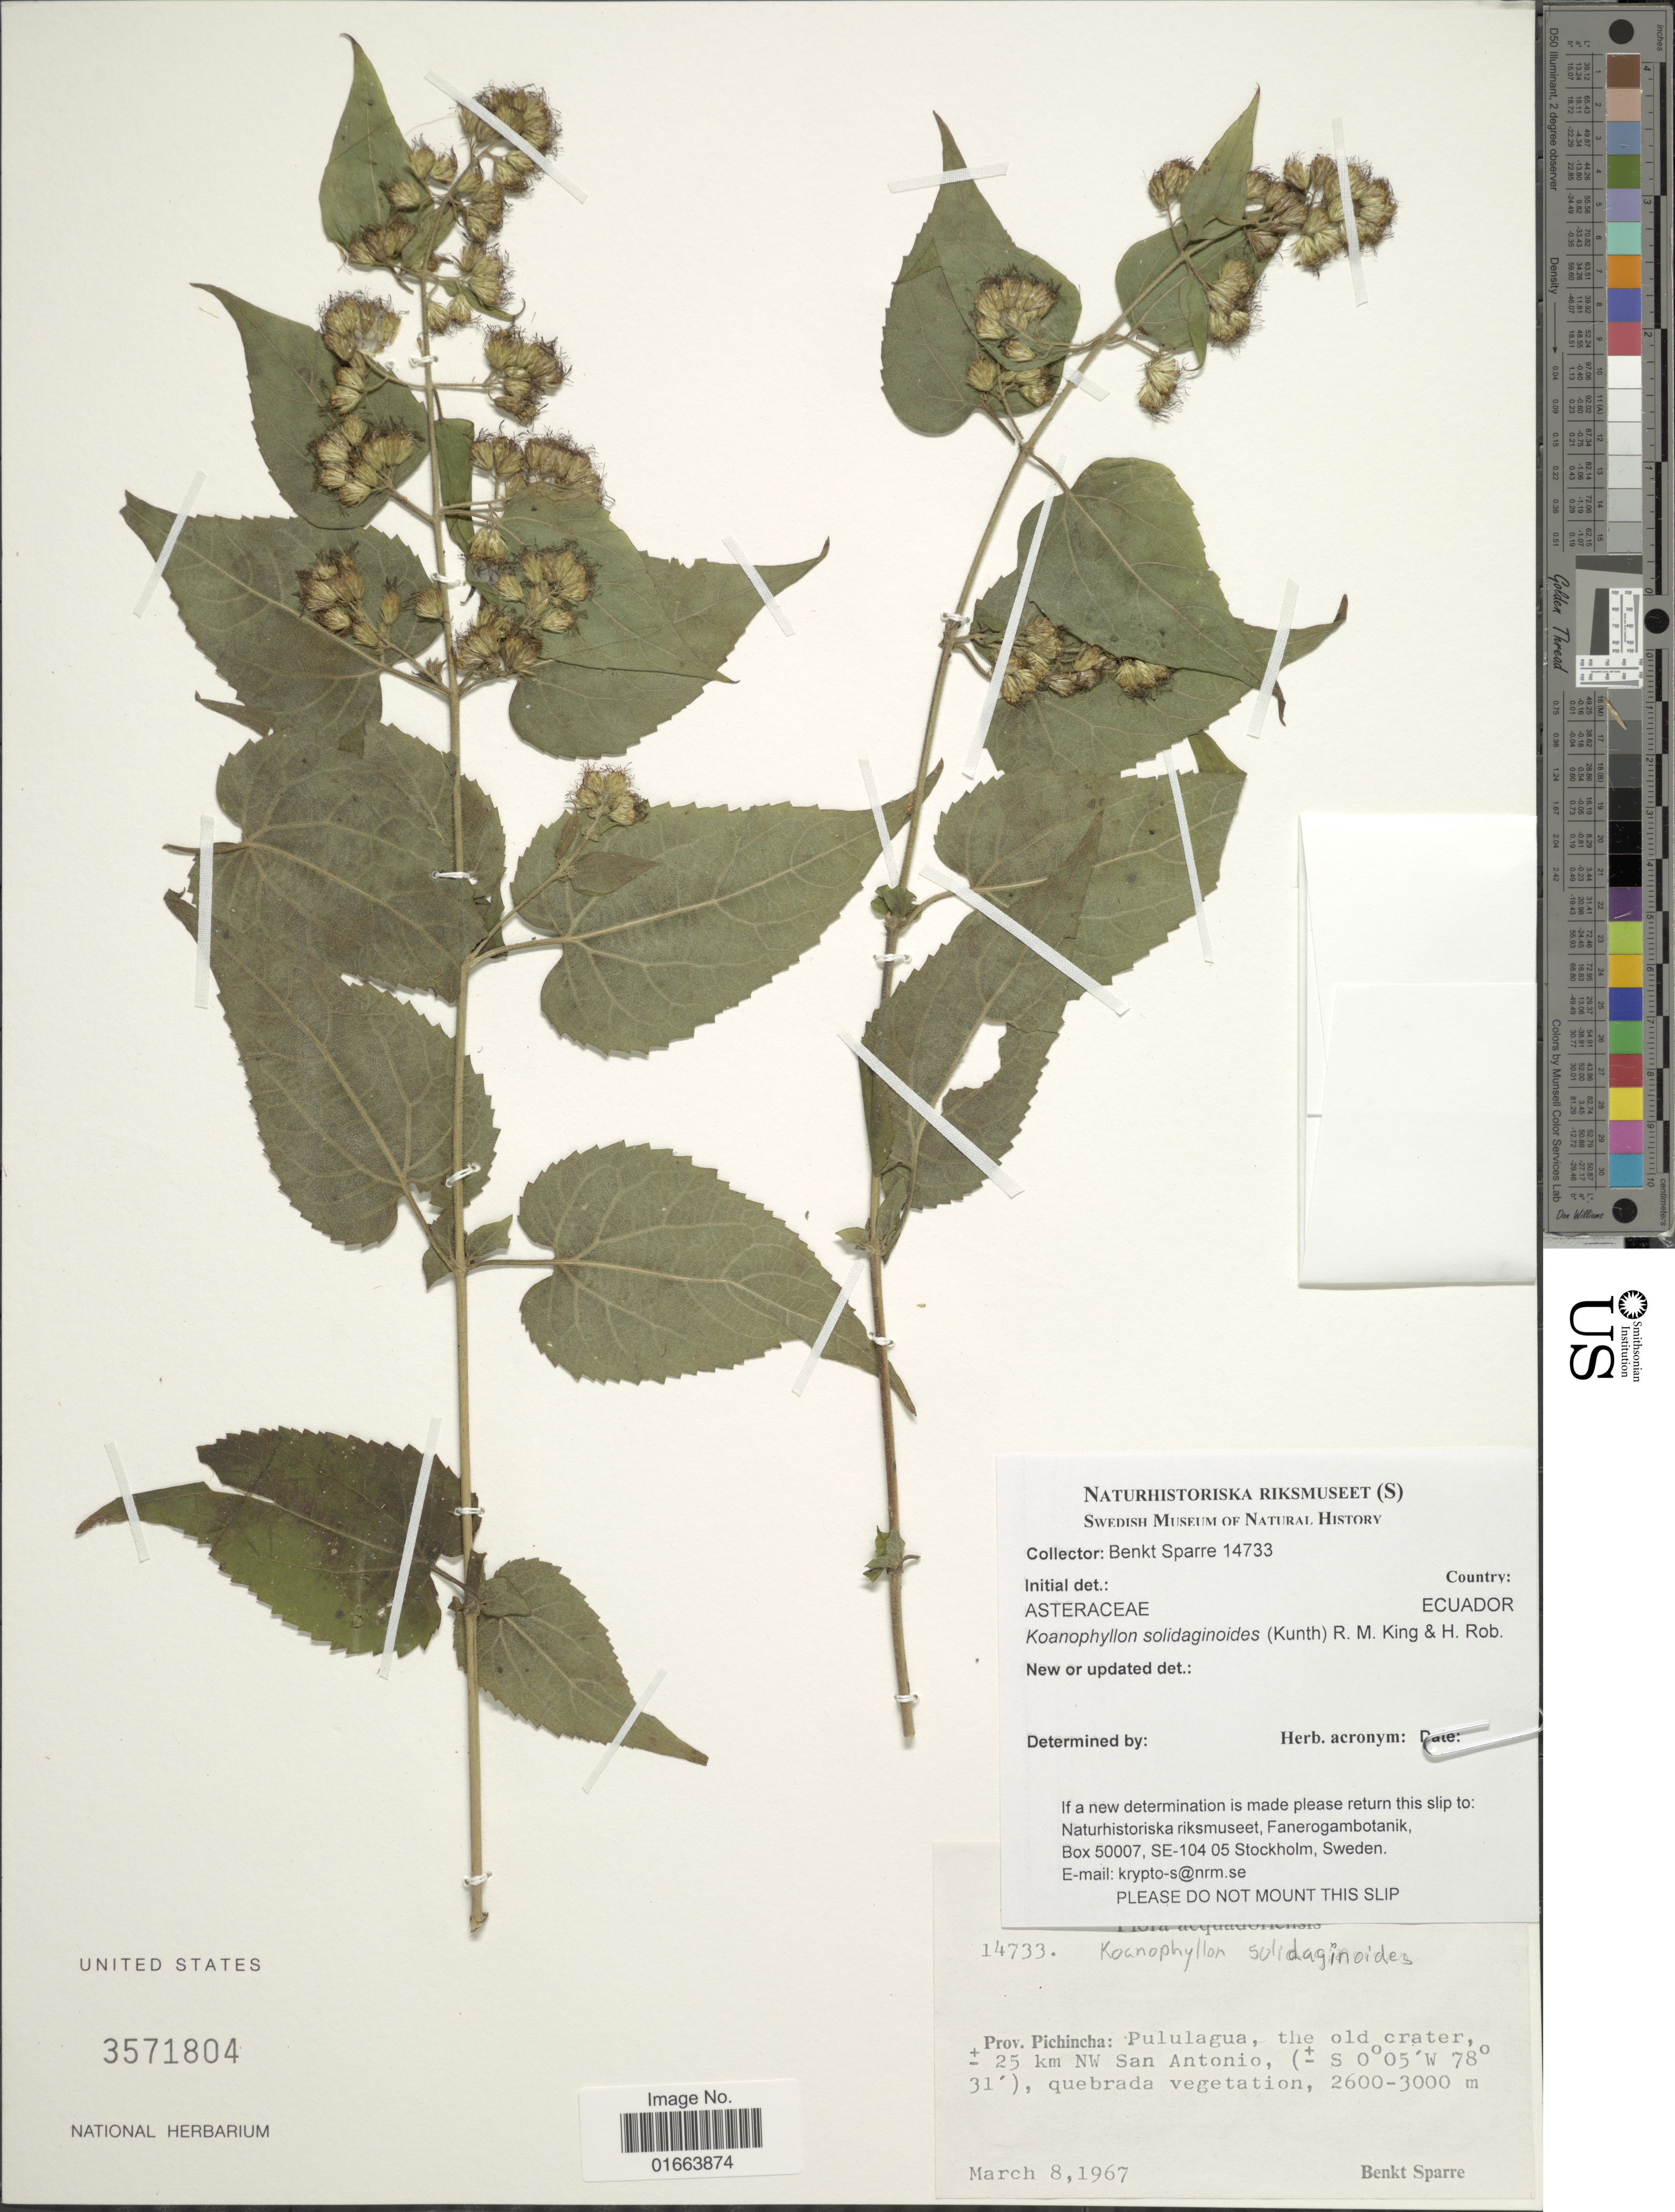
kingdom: Plantae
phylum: Tracheophyta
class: Magnoliopsida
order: Asterales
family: Asteraceae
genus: Koanophyllon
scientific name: Koanophyllon solidaginoides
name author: (Kunth) R.M. King & H. Rob.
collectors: B. Sparre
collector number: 14733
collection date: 1967-03-08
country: Ecuador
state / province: Pichincha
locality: Pululagua, the old crater, ± 25 km NW San Antonio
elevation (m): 2600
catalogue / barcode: US 3571804